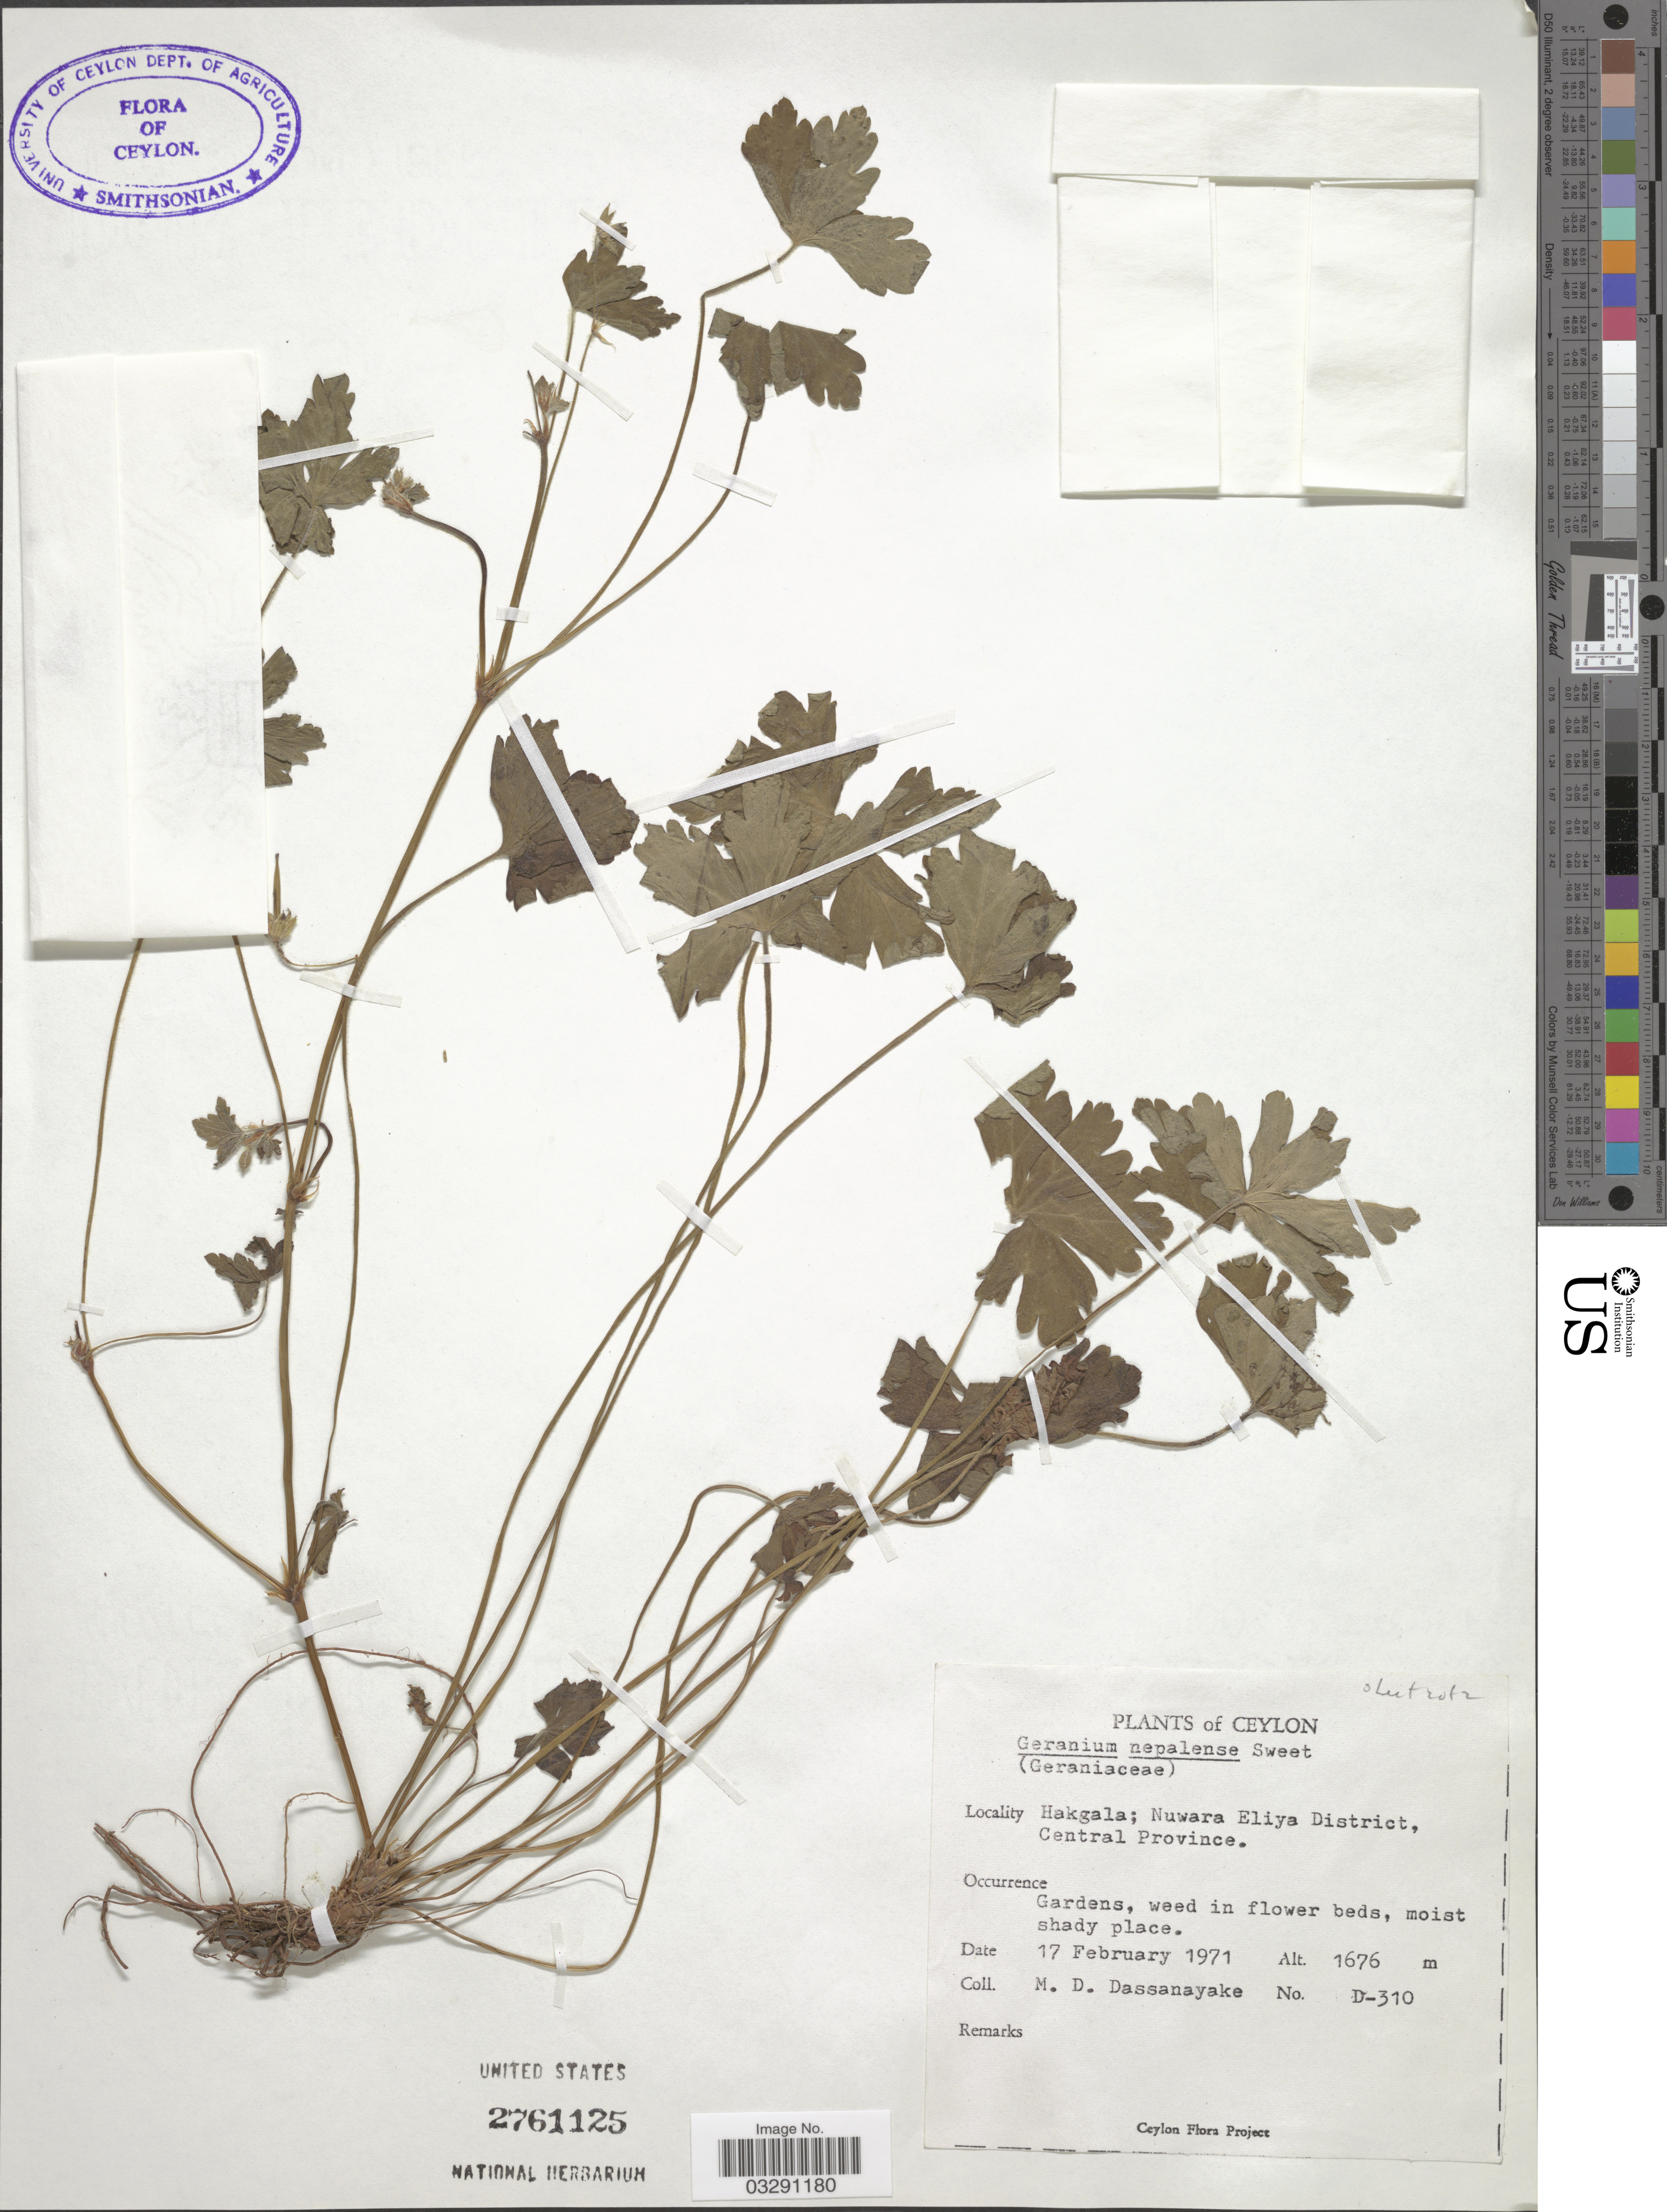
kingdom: Plantae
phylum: Tracheophyta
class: Magnoliopsida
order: Geraniales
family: Geraniaceae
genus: Geranium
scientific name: Geranium nepalense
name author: Sweet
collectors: M. D. Dassanayake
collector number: D-310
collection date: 1971-02-17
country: Sri Lanka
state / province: Central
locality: Ceylon. Hakgala; Nuwara Eliya District, Central Province.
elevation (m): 1676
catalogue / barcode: US 2761125